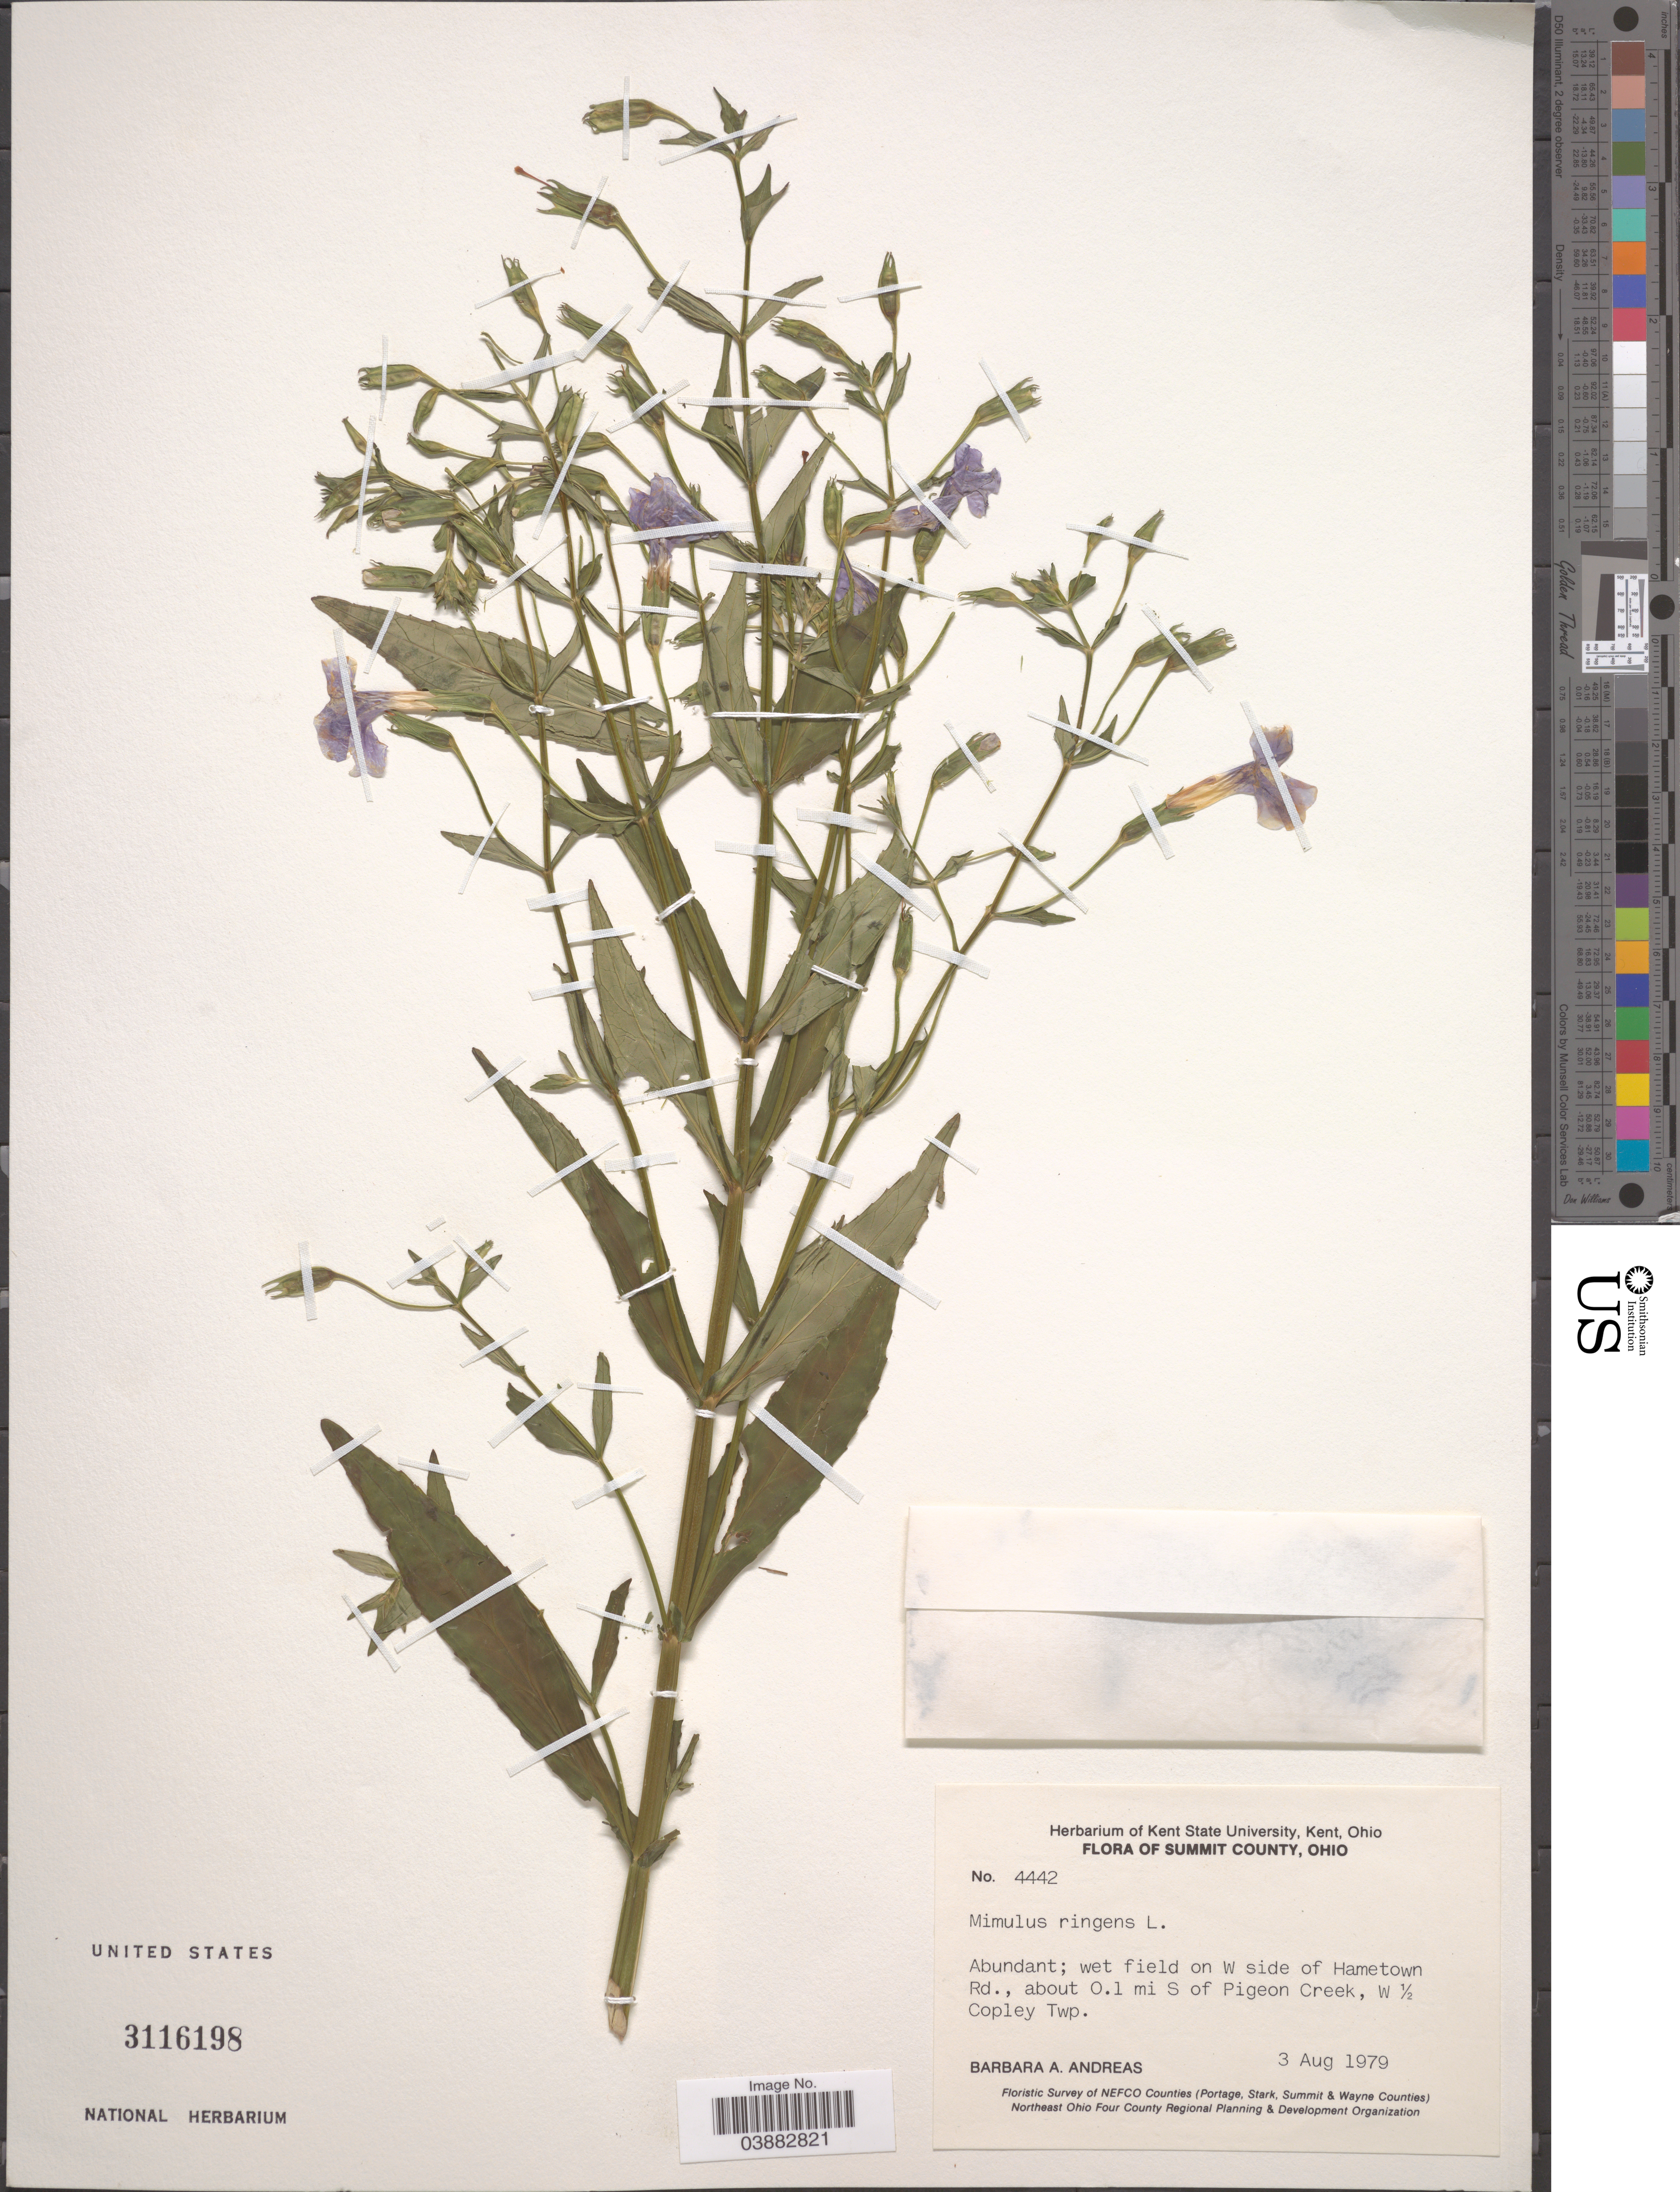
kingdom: Plantae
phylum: Tracheophyta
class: Magnoliopsida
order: Lamiales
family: Phrymaceae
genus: Mimulus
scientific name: Mimulus ringens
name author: L.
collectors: B. A. Andreas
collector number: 4442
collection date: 1979-08-03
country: United States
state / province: Ohio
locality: Summit County. Abundant; wet field on W side of Hametown Rd., about 0.1 mi S of Pigeon Creek, W ½ Copley Twp.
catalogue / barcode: US 3116198